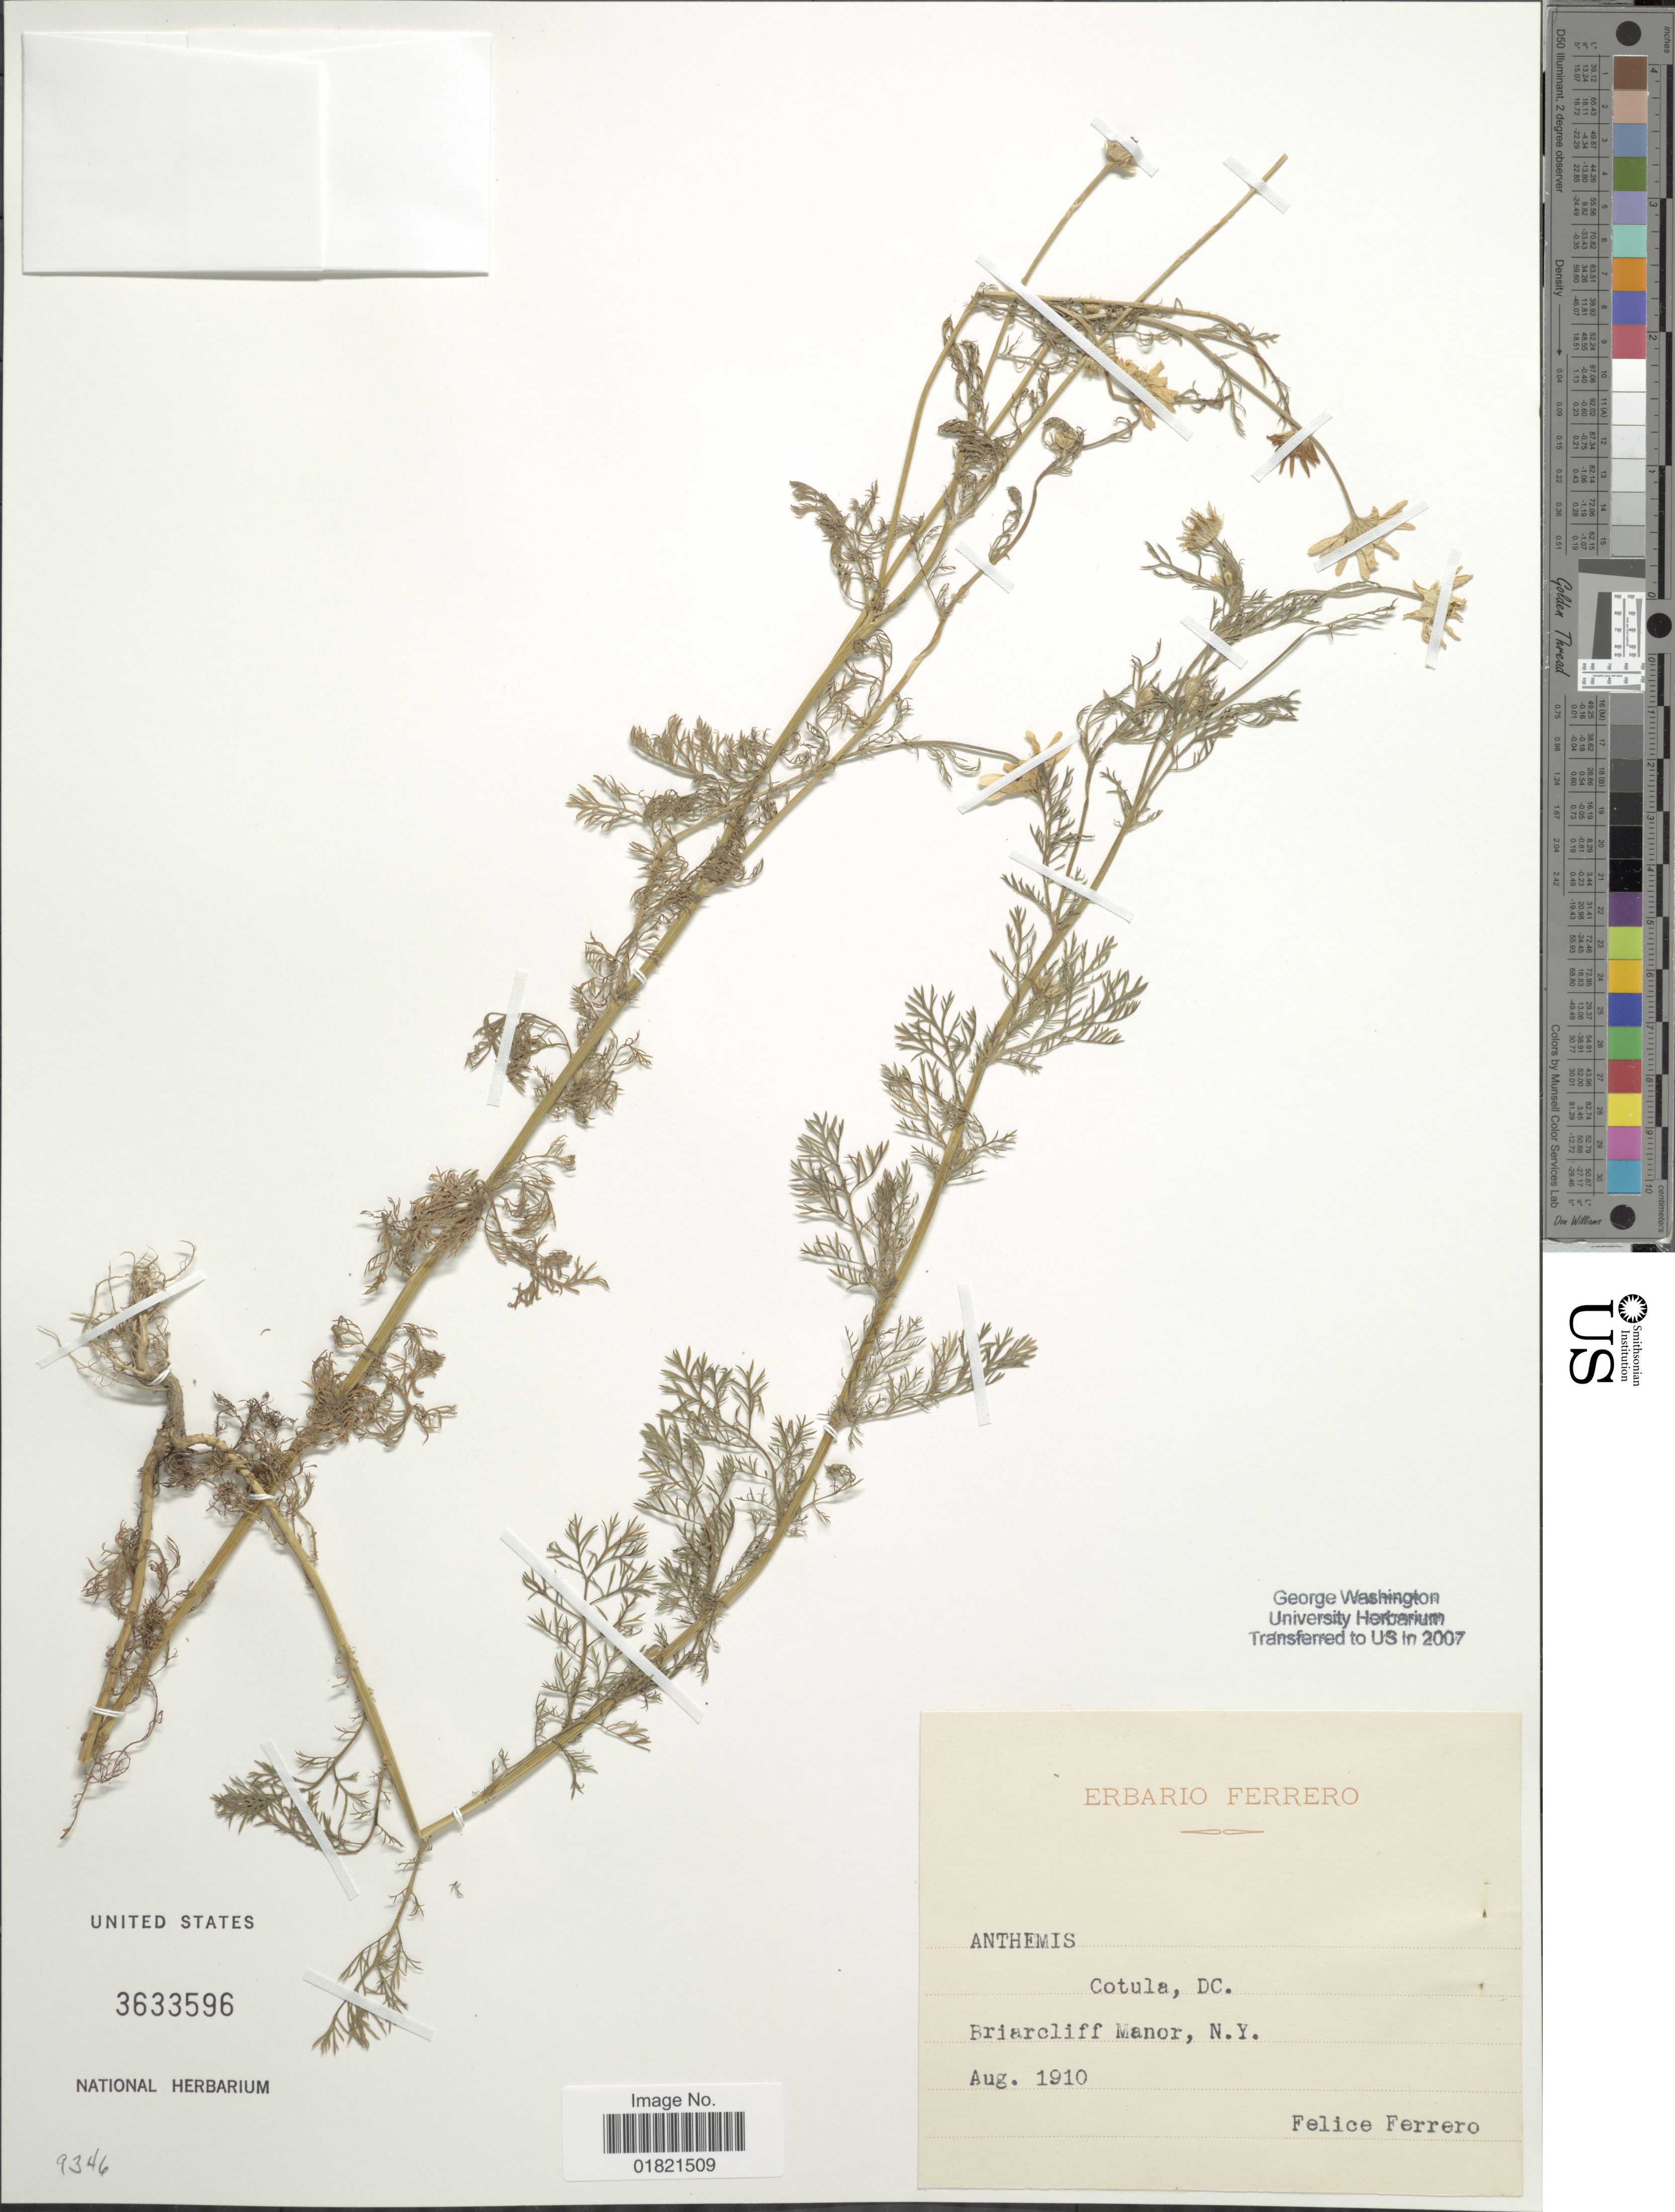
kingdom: Plantae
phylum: Tracheophyta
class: Magnoliopsida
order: Asterales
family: Asteraceae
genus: Anthemis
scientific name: Anthemis cotula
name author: L.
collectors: F. Ferrero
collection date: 1910-08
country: United States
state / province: New York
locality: Briarcliff Manor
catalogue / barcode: US 3633596